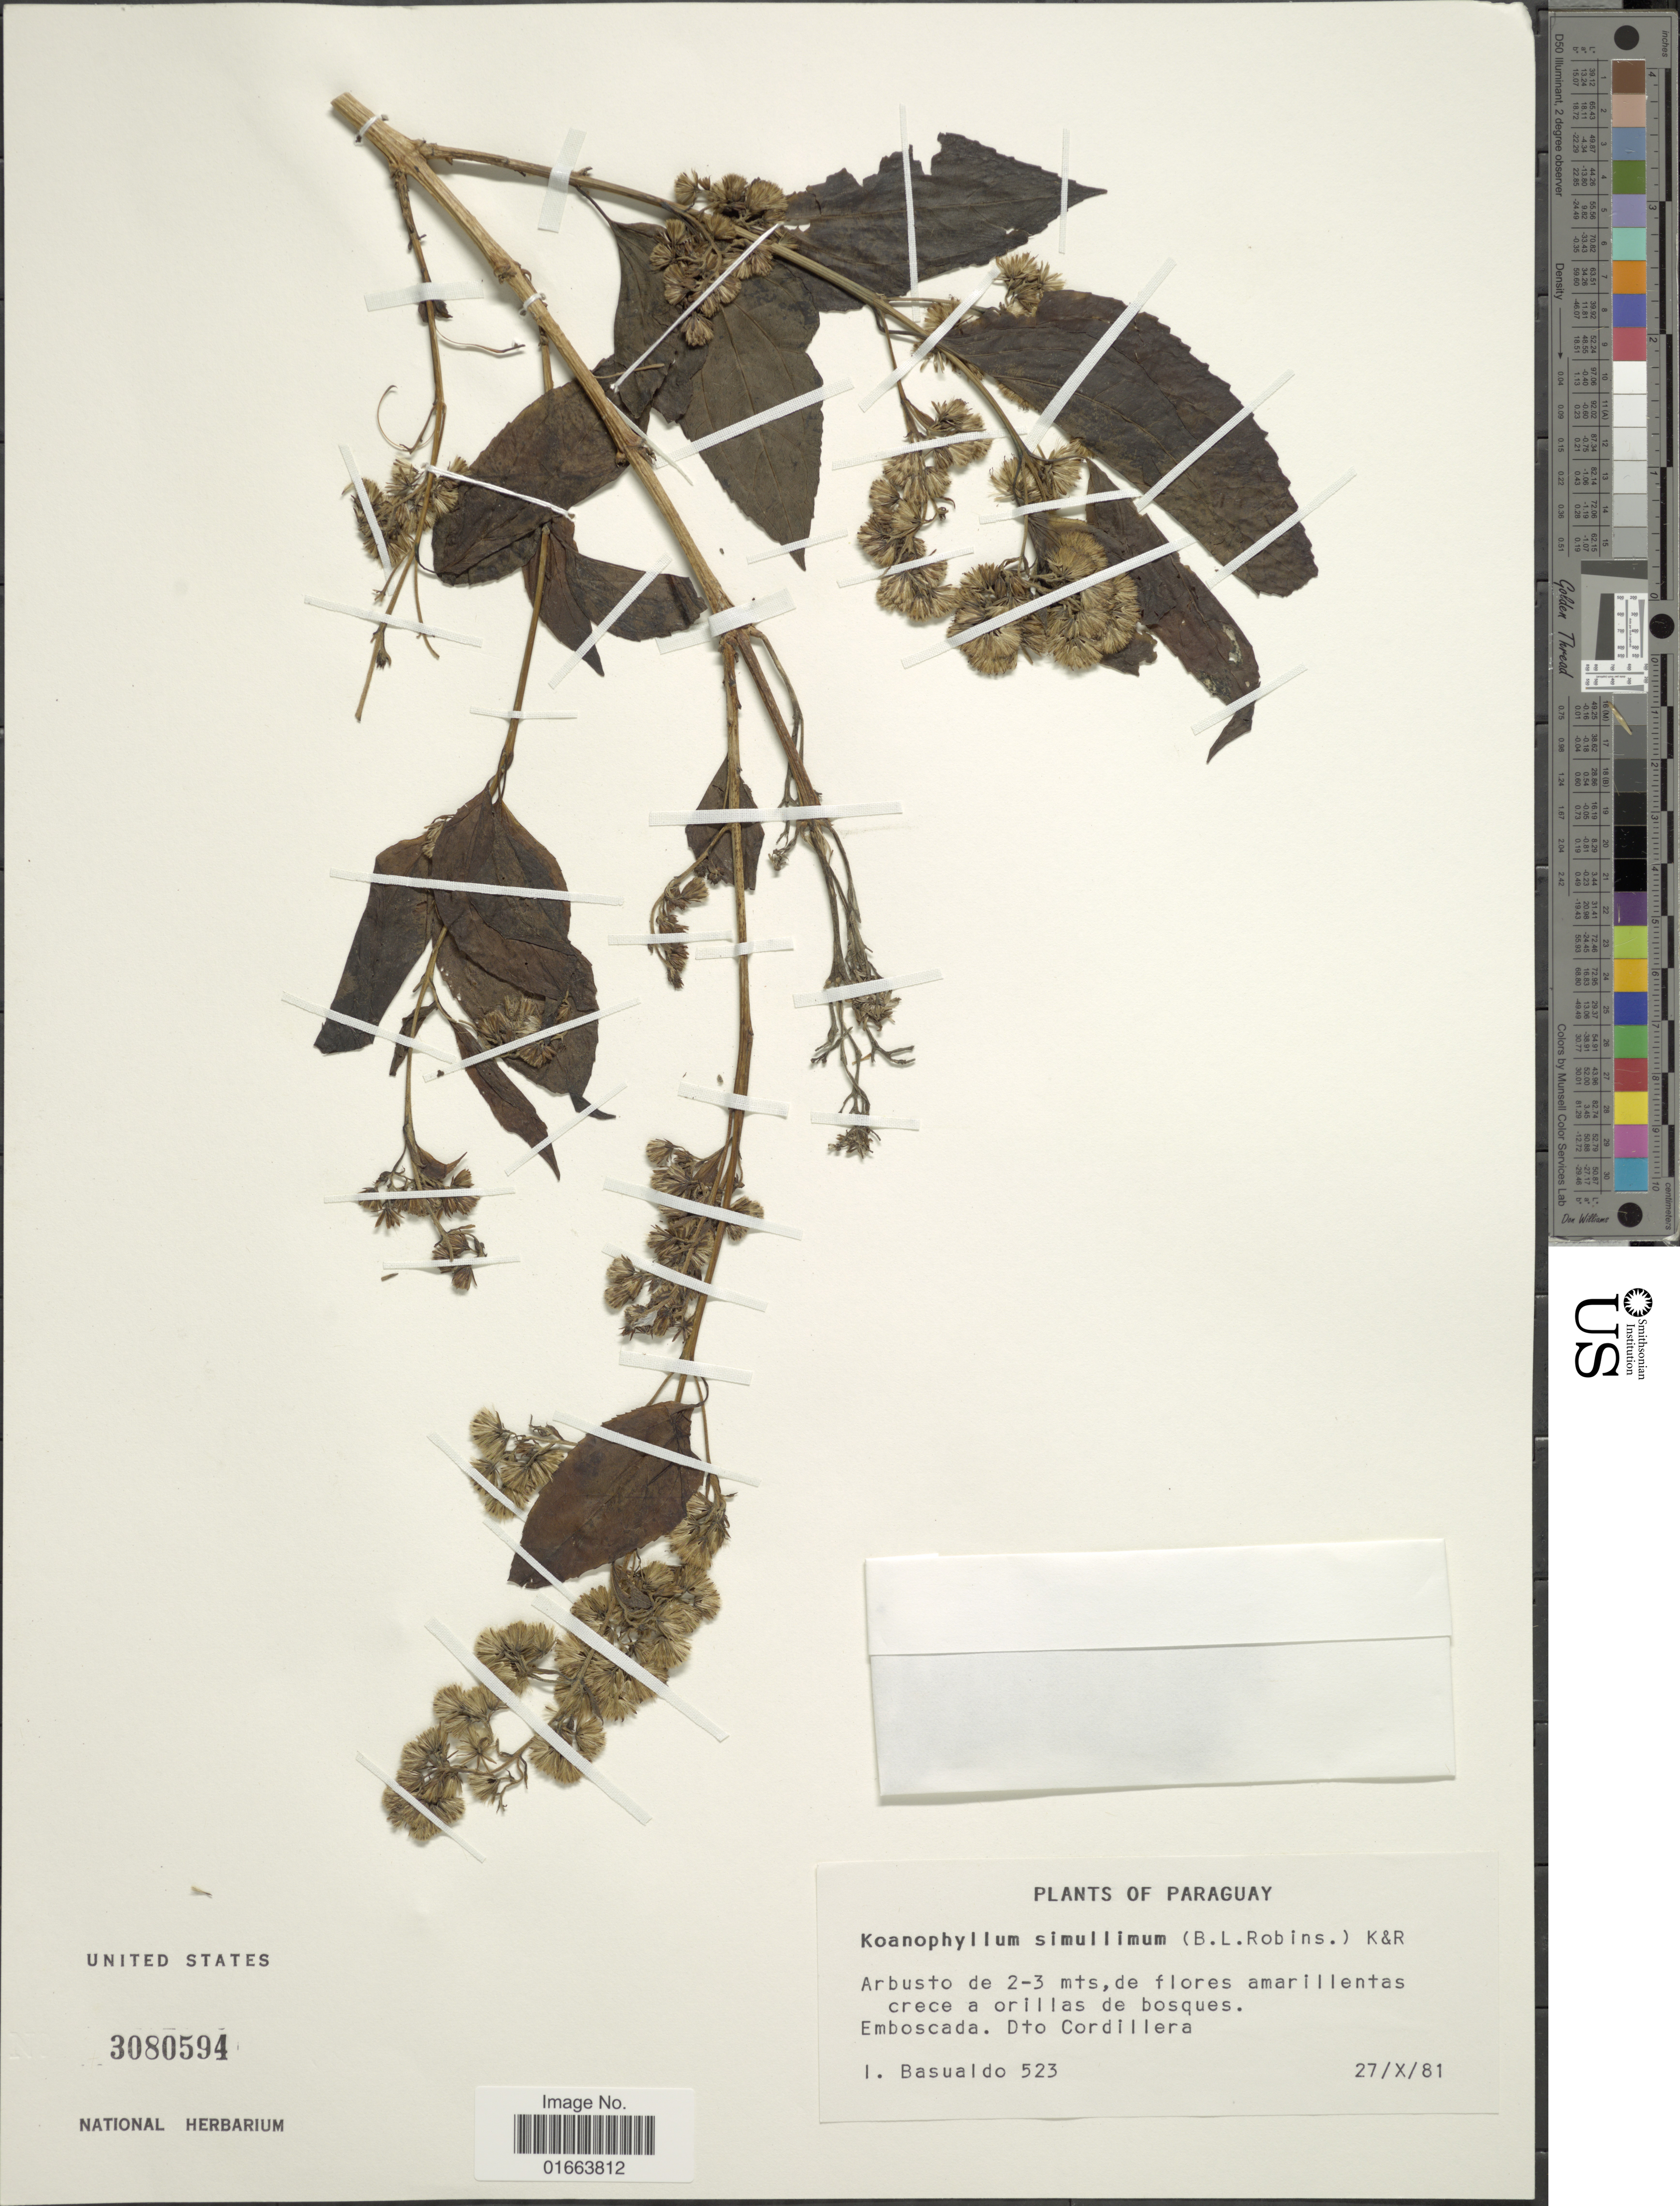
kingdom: Plantae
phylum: Tracheophyta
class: Magnoliopsida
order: Asterales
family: Asteraceae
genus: Koanophyllon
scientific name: Koanophyllon simillimum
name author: (B.L. Rob.) R.M. King & H. Rob.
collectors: I. Basualdo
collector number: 523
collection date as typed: Transcribed d/m/y: 27/10/81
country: Paraguay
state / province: Cordillera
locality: Emboscada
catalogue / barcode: US 3080594